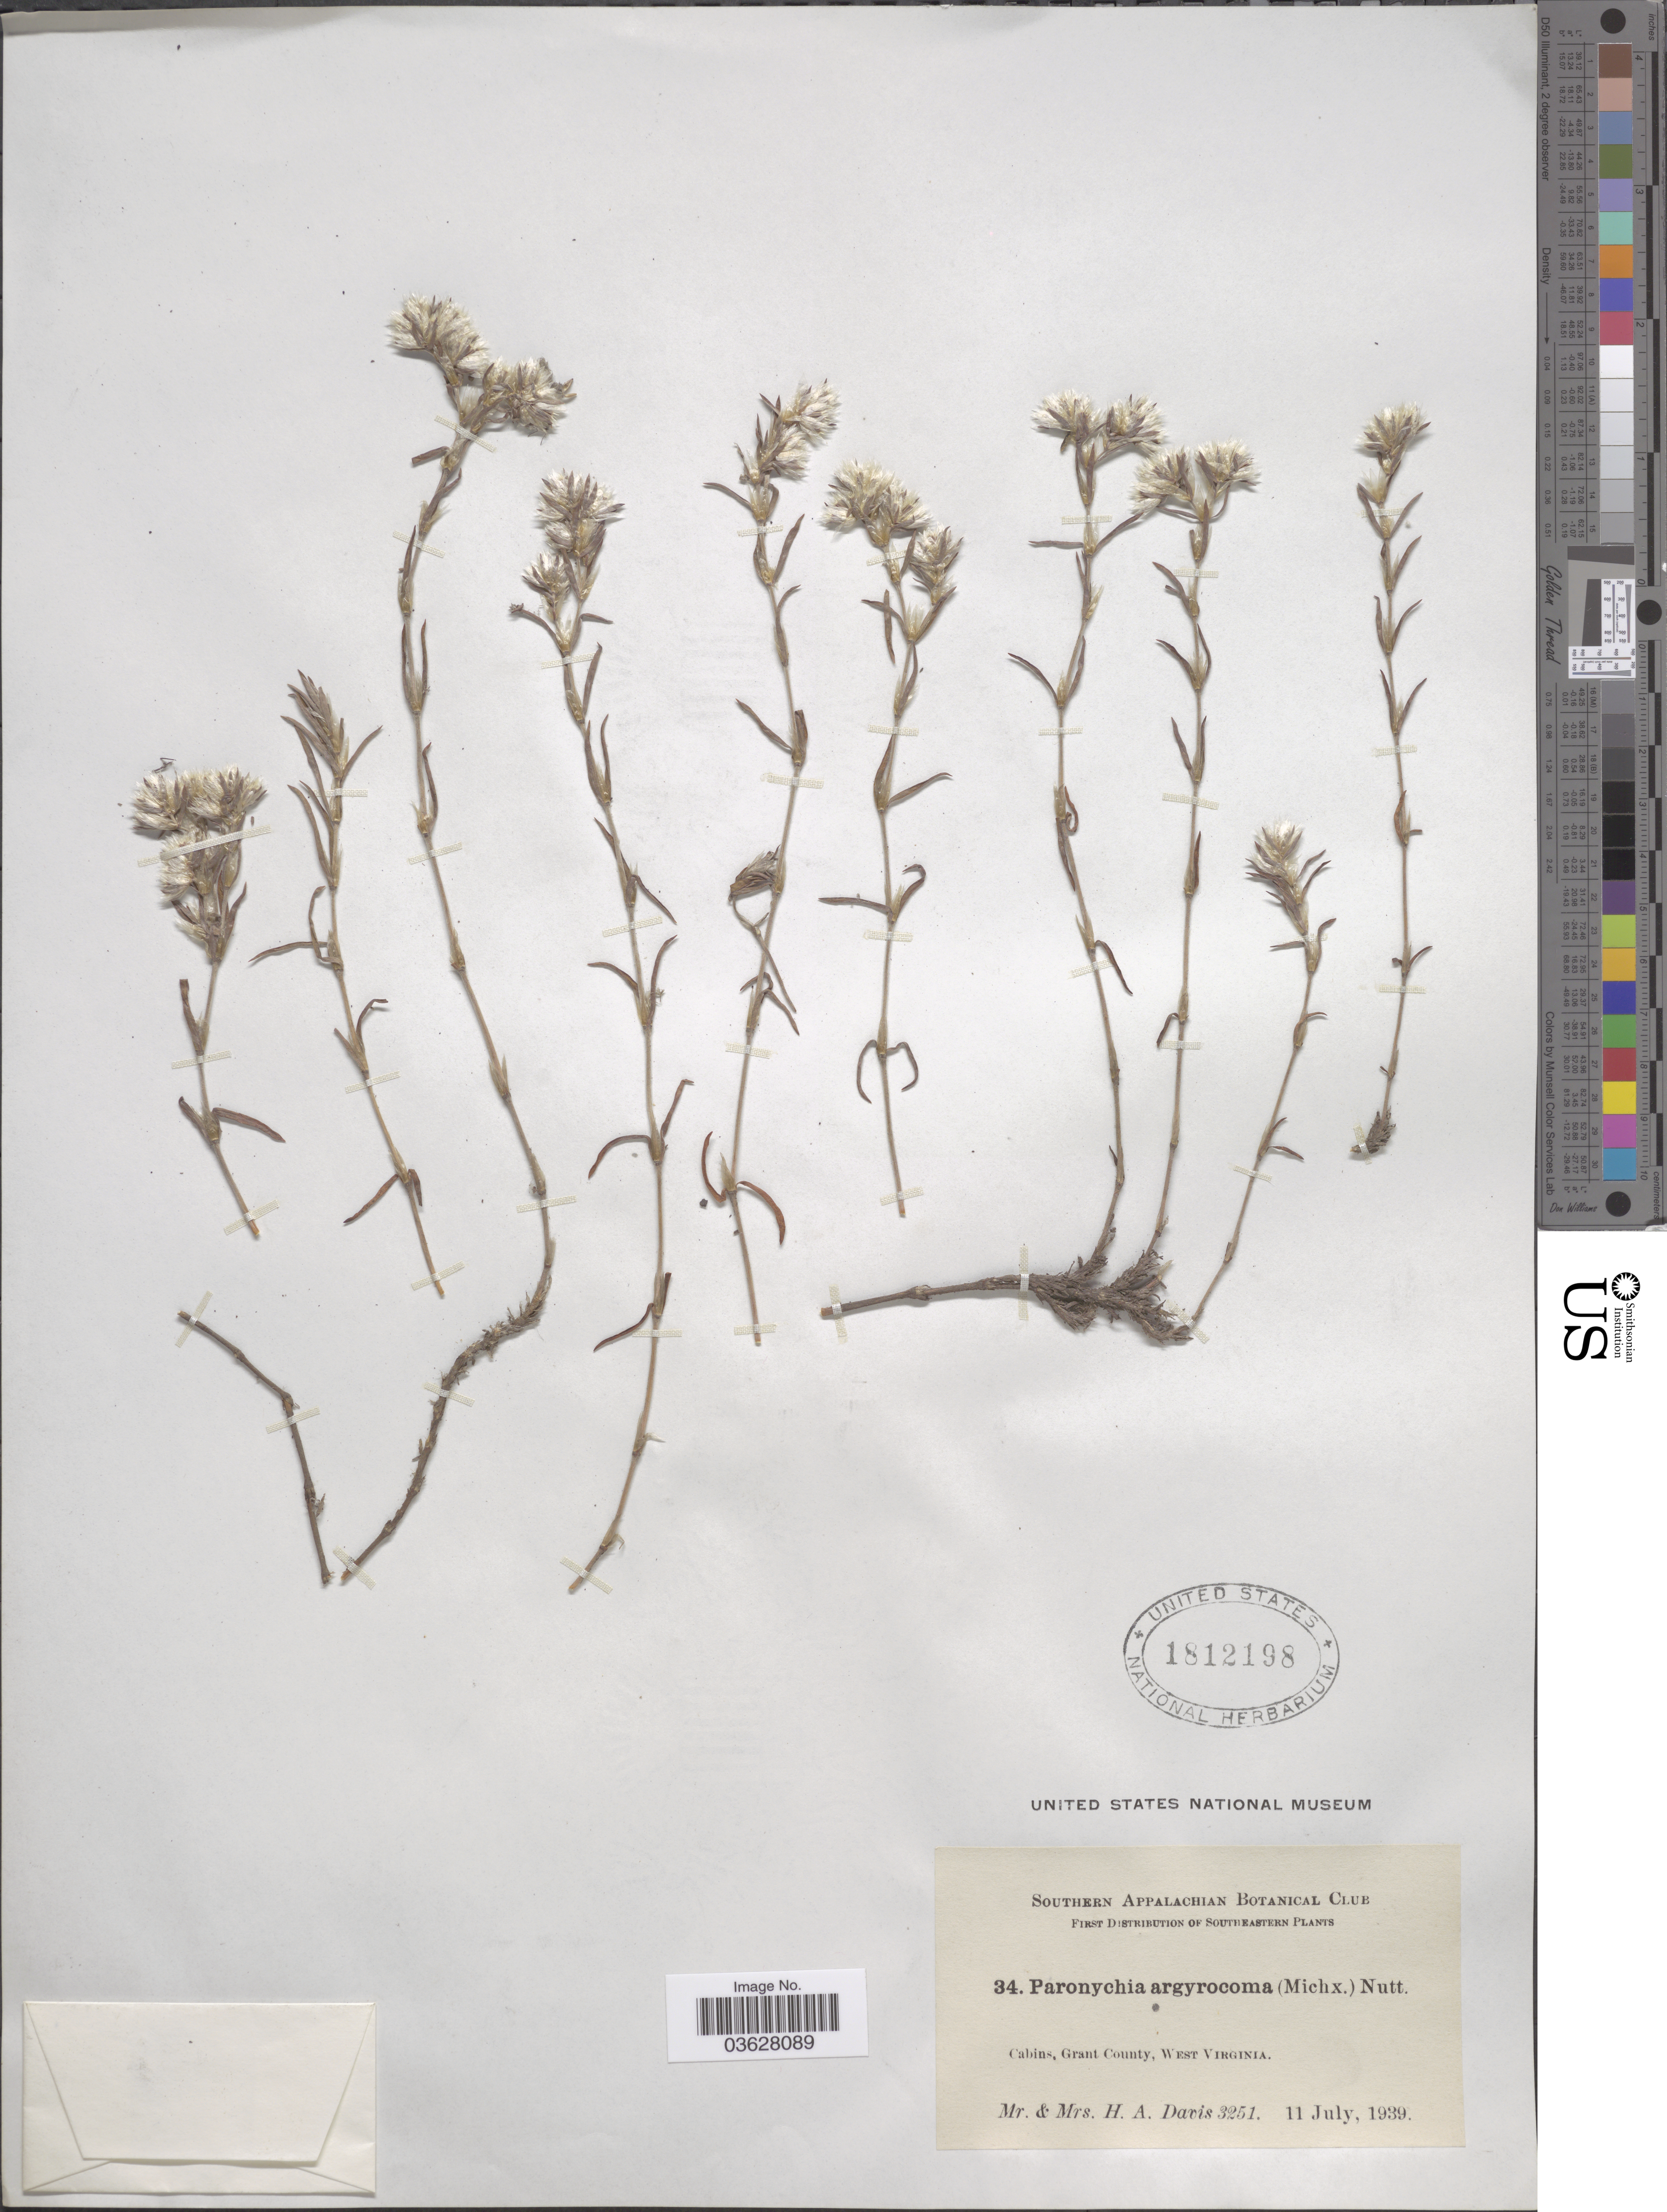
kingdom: Plantae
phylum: Tracheophyta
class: Magnoliopsida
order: Caryophyllales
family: Caryophyllaceae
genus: Paronychia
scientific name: Paronychia sp.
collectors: H. Davis & H. Davis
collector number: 3251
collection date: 1939-07-11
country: United States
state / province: West Virginia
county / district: Grant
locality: Southeastern. Cabins, Grant County.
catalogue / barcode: US 1812198